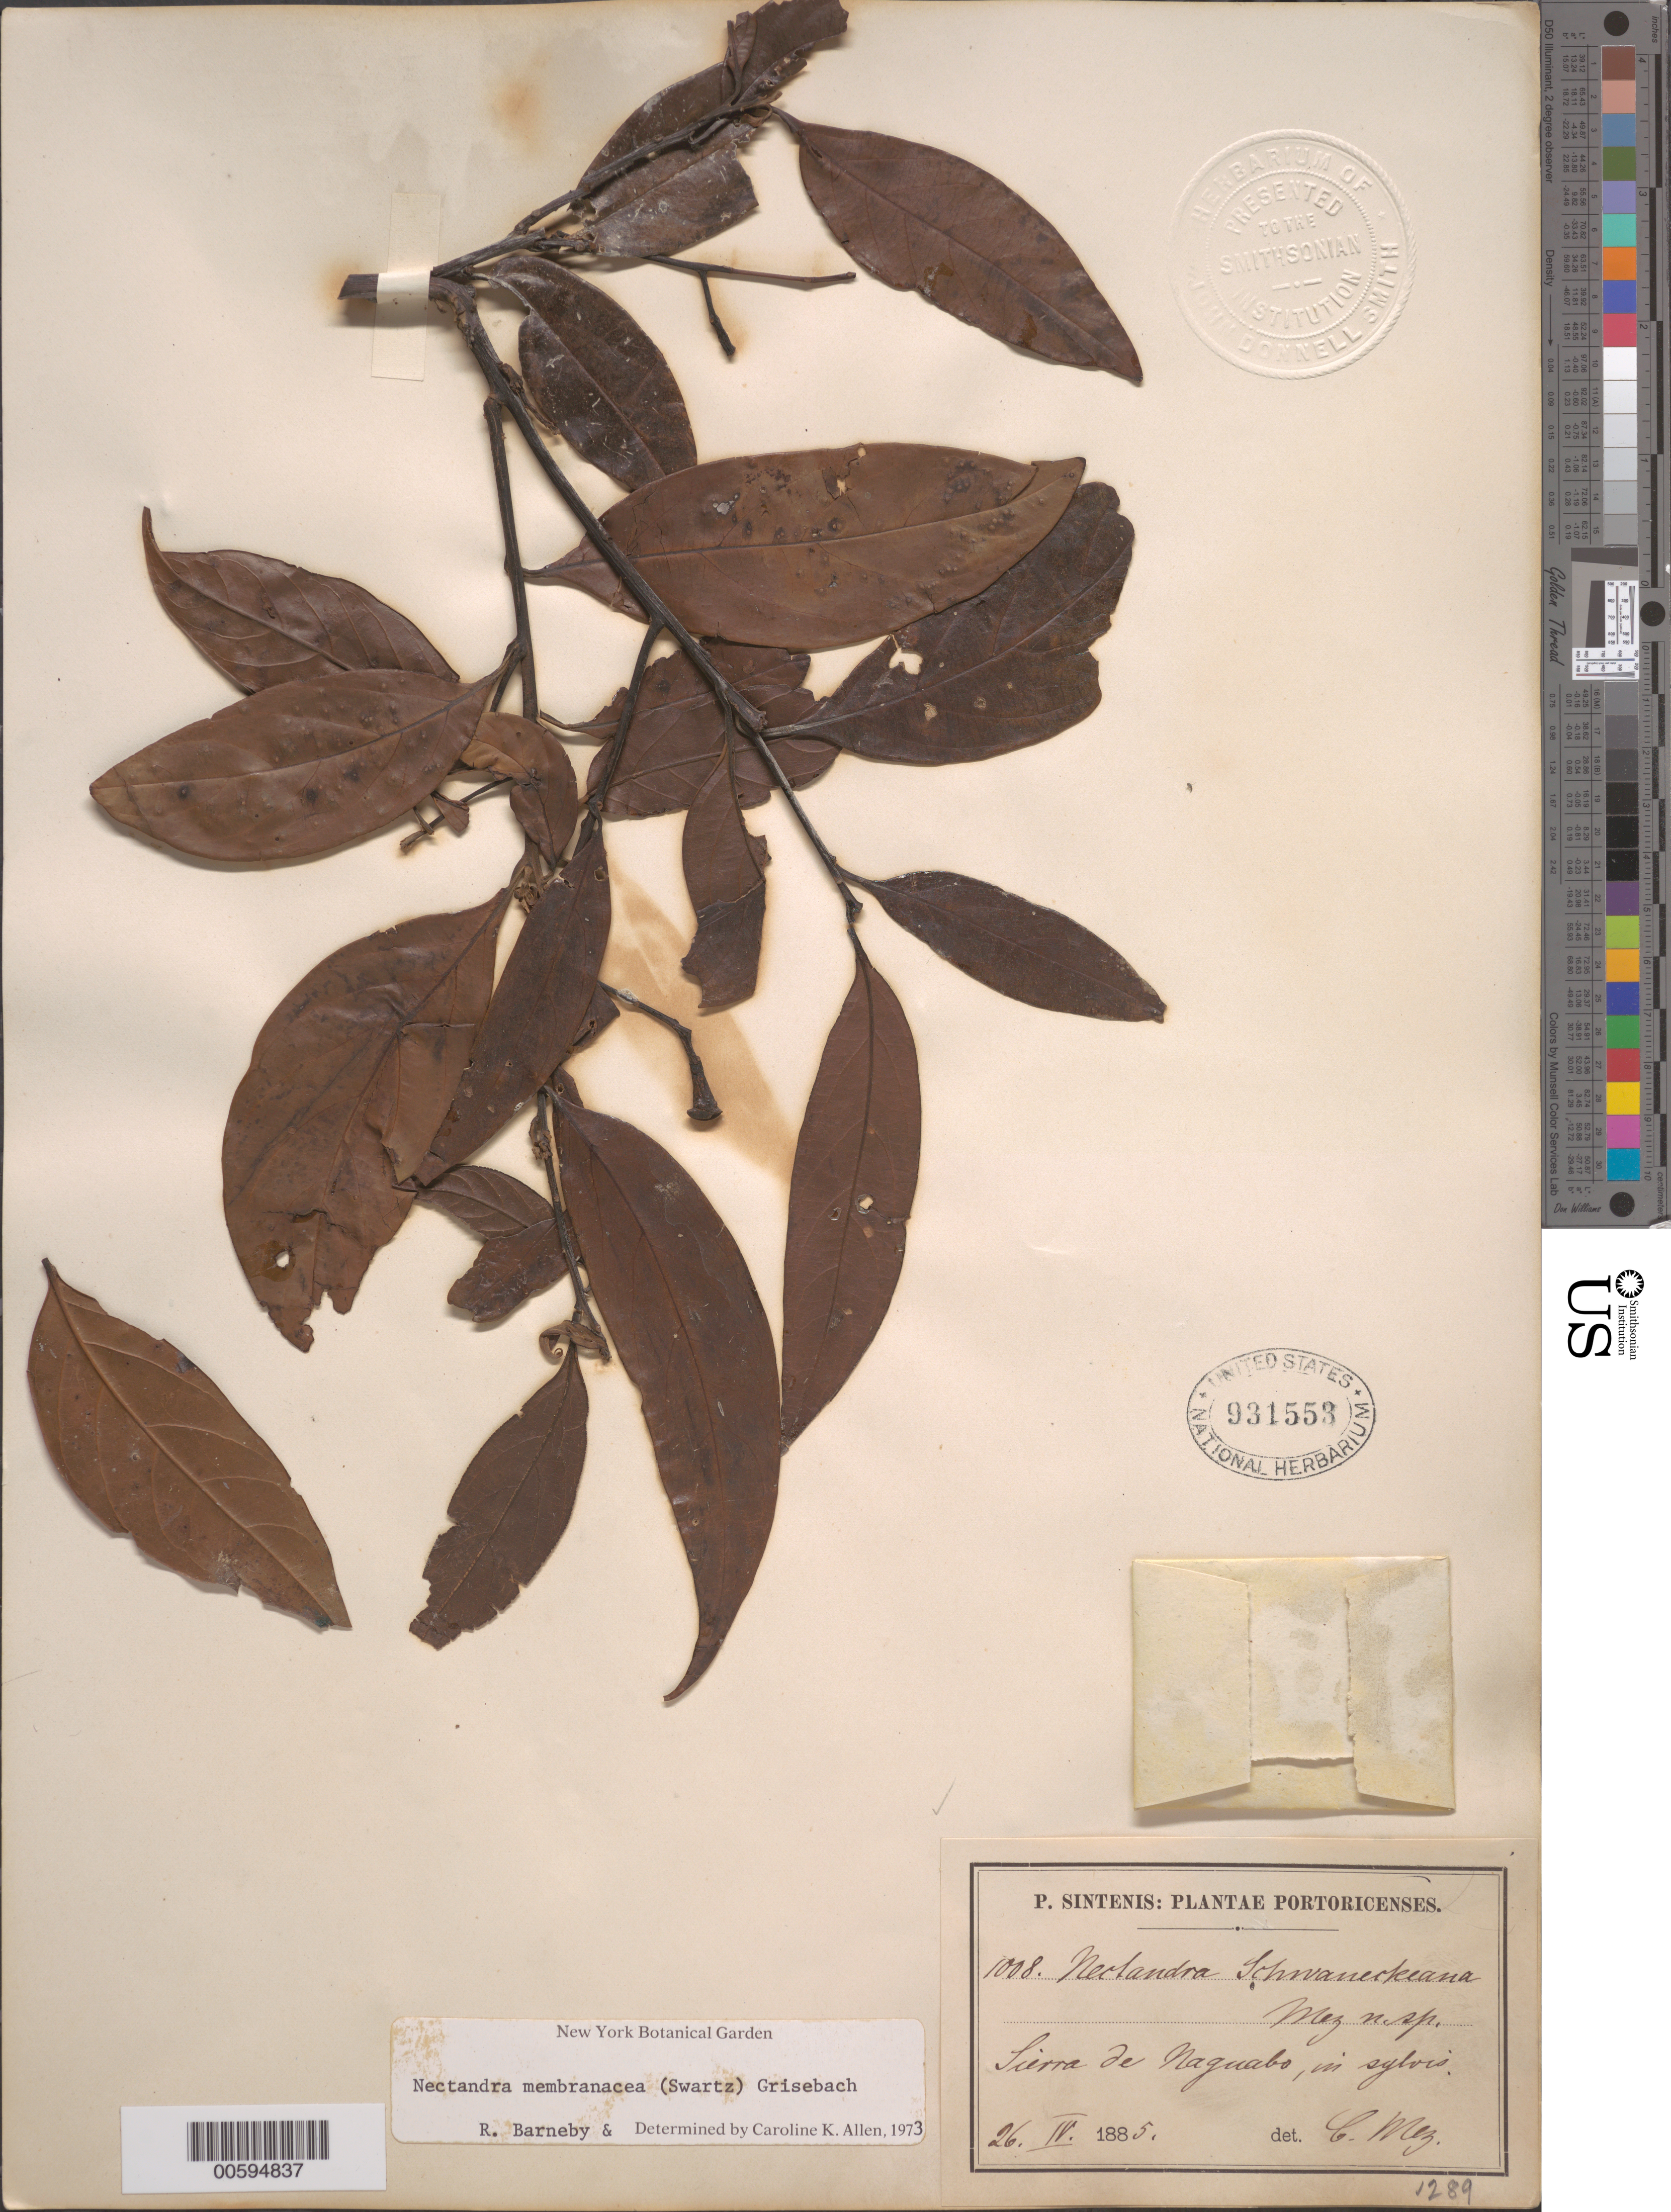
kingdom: Plantae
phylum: Tracheophyta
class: Magnoliopsida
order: Laurales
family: Lauraceae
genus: Nectandra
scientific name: Nectandra membranacea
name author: (Sw.) Griseb.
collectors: P. Sintenis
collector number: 1008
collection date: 1885-04-26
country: Puerto Rico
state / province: Naguabo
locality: Sierra de Naguabo, in sylvis.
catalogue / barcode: US 931553